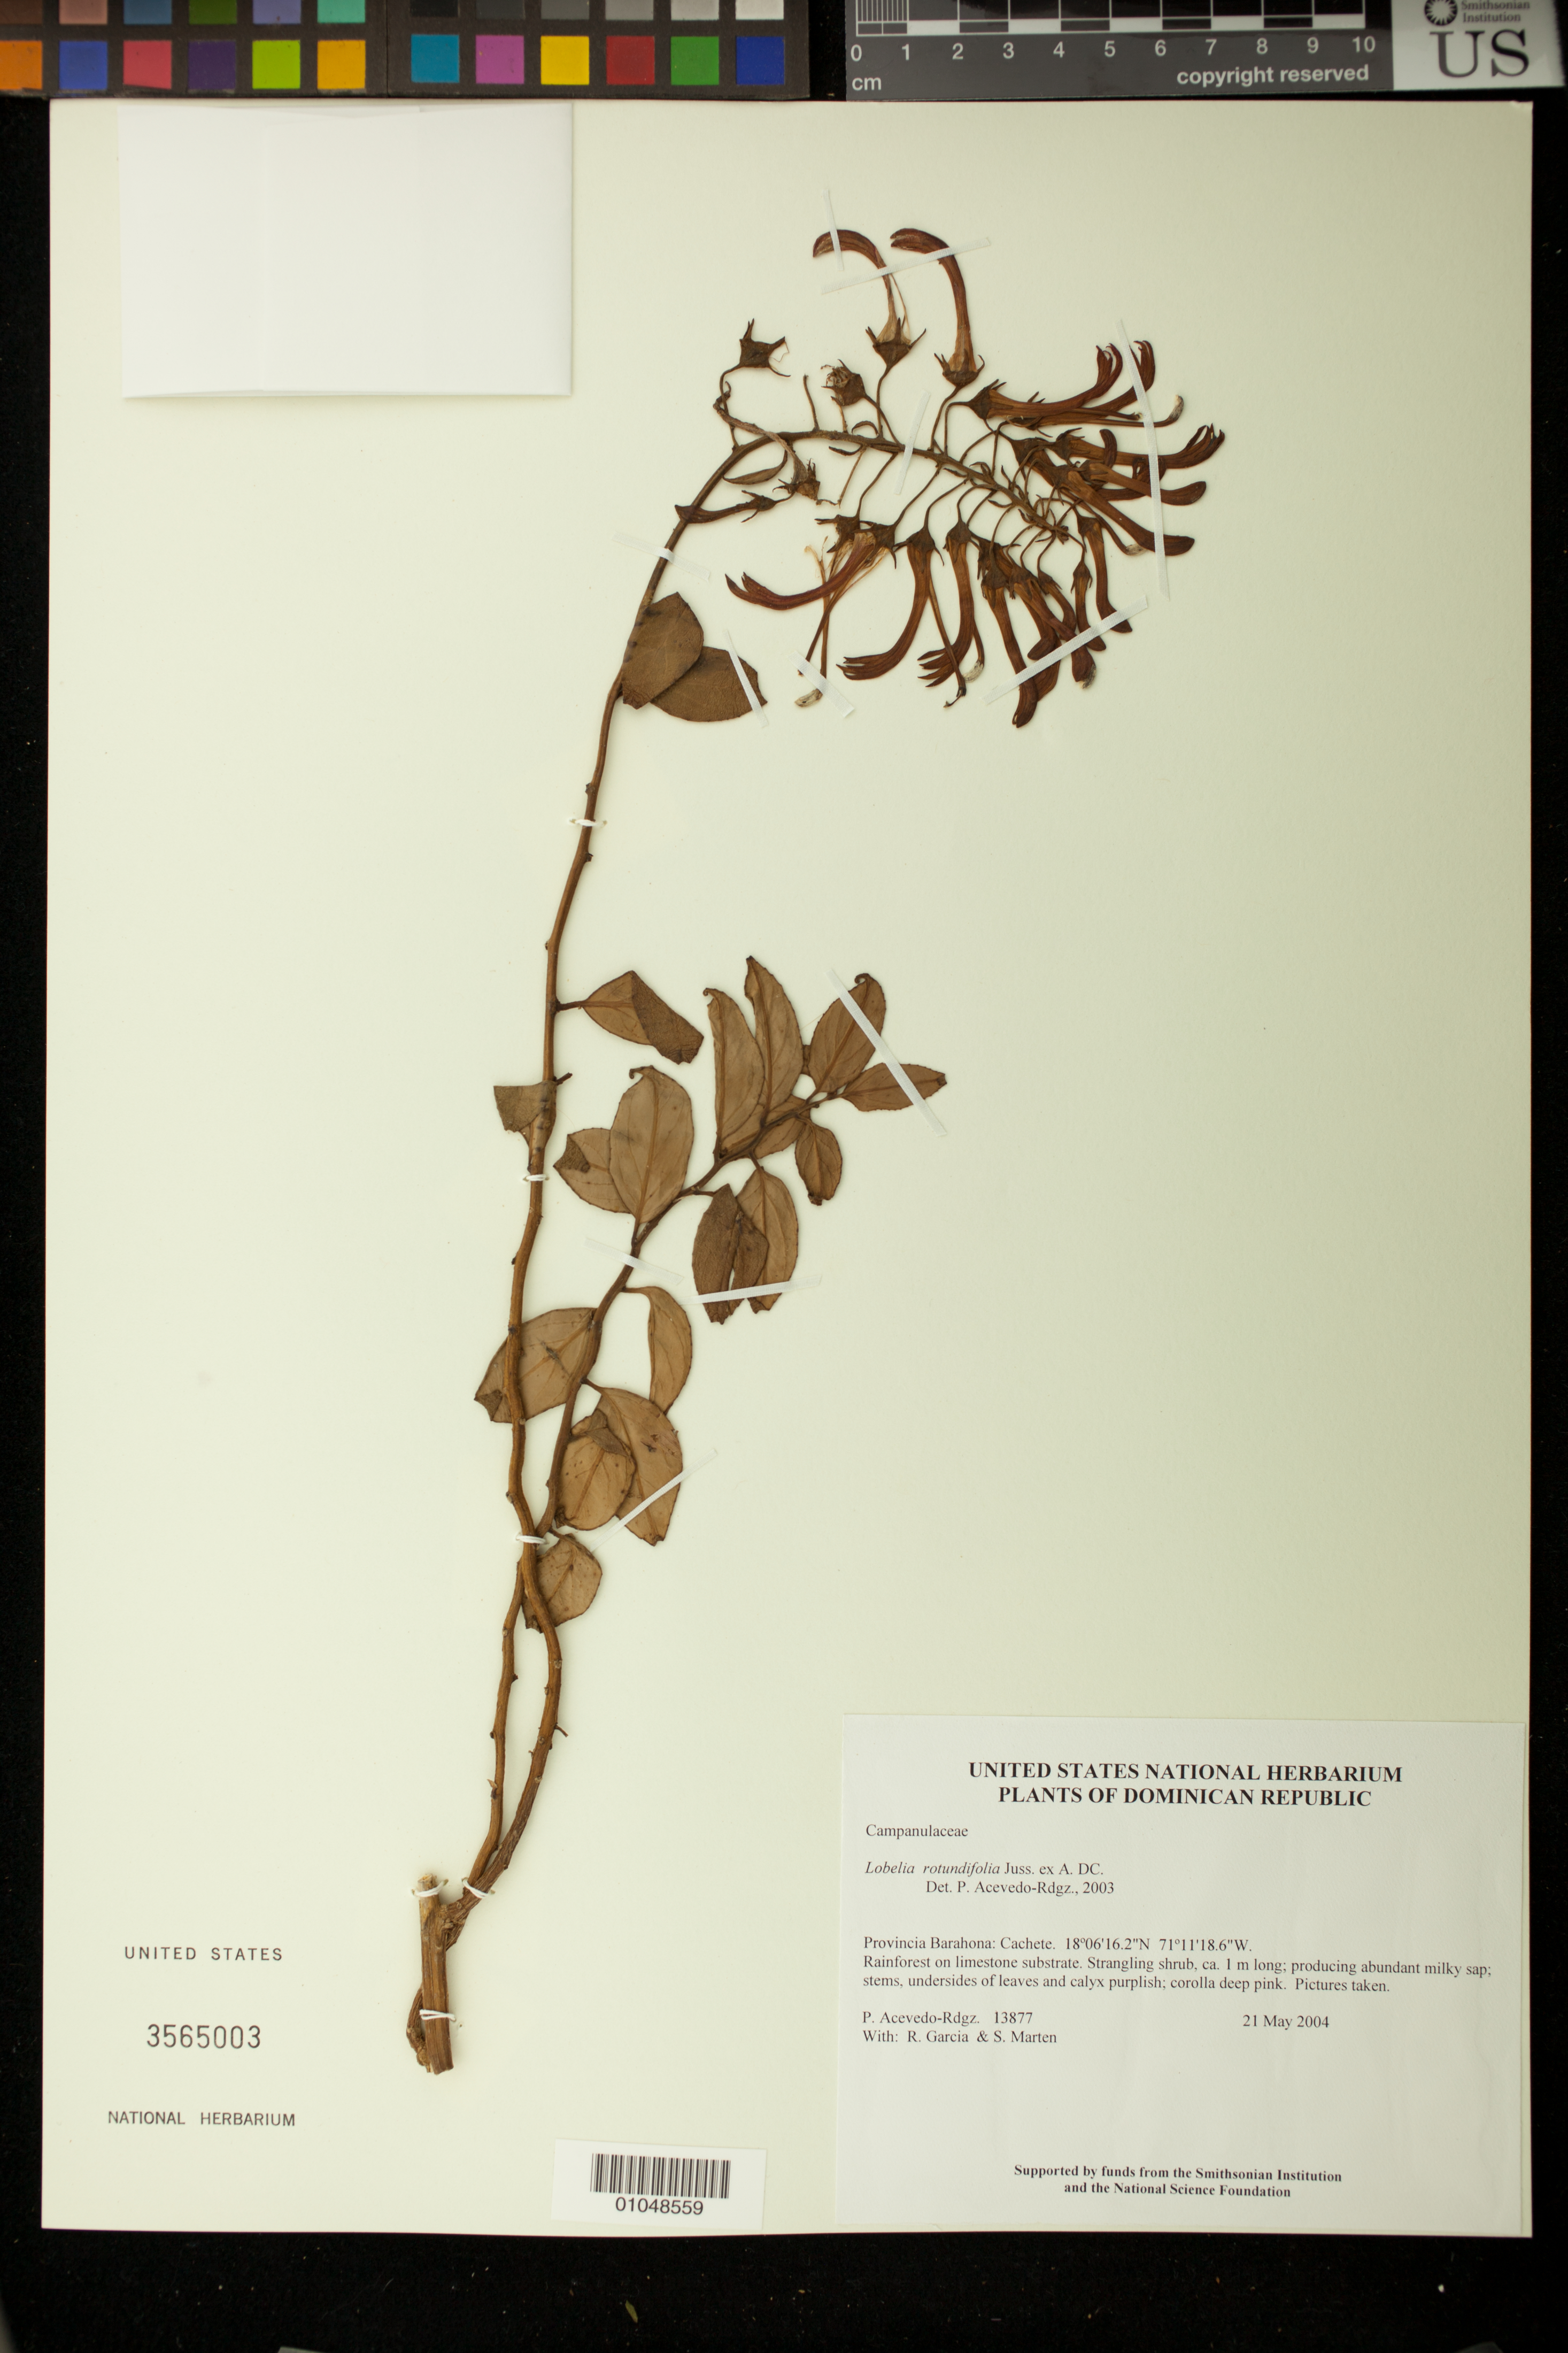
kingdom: Plantae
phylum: Tracheophyta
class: Magnoliopsida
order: Asterales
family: Campanulaceae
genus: Lobelia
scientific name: Lobelia rotundifolia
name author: Juss. ex A. DC.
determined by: Acevedo-Rodríguez, P., (BOT), Smithsonian Institution - National Museum of Natural History (UNITED STATES)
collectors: P. Acevedo-Rodr., R. G. García & S. Marten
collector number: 13877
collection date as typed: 21 May 2004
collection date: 2004-05-21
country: Dominican Republic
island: Hispaniola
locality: Provincia Barahona: Cachete.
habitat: Rainforest on limestone substrate.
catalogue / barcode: US 3565003